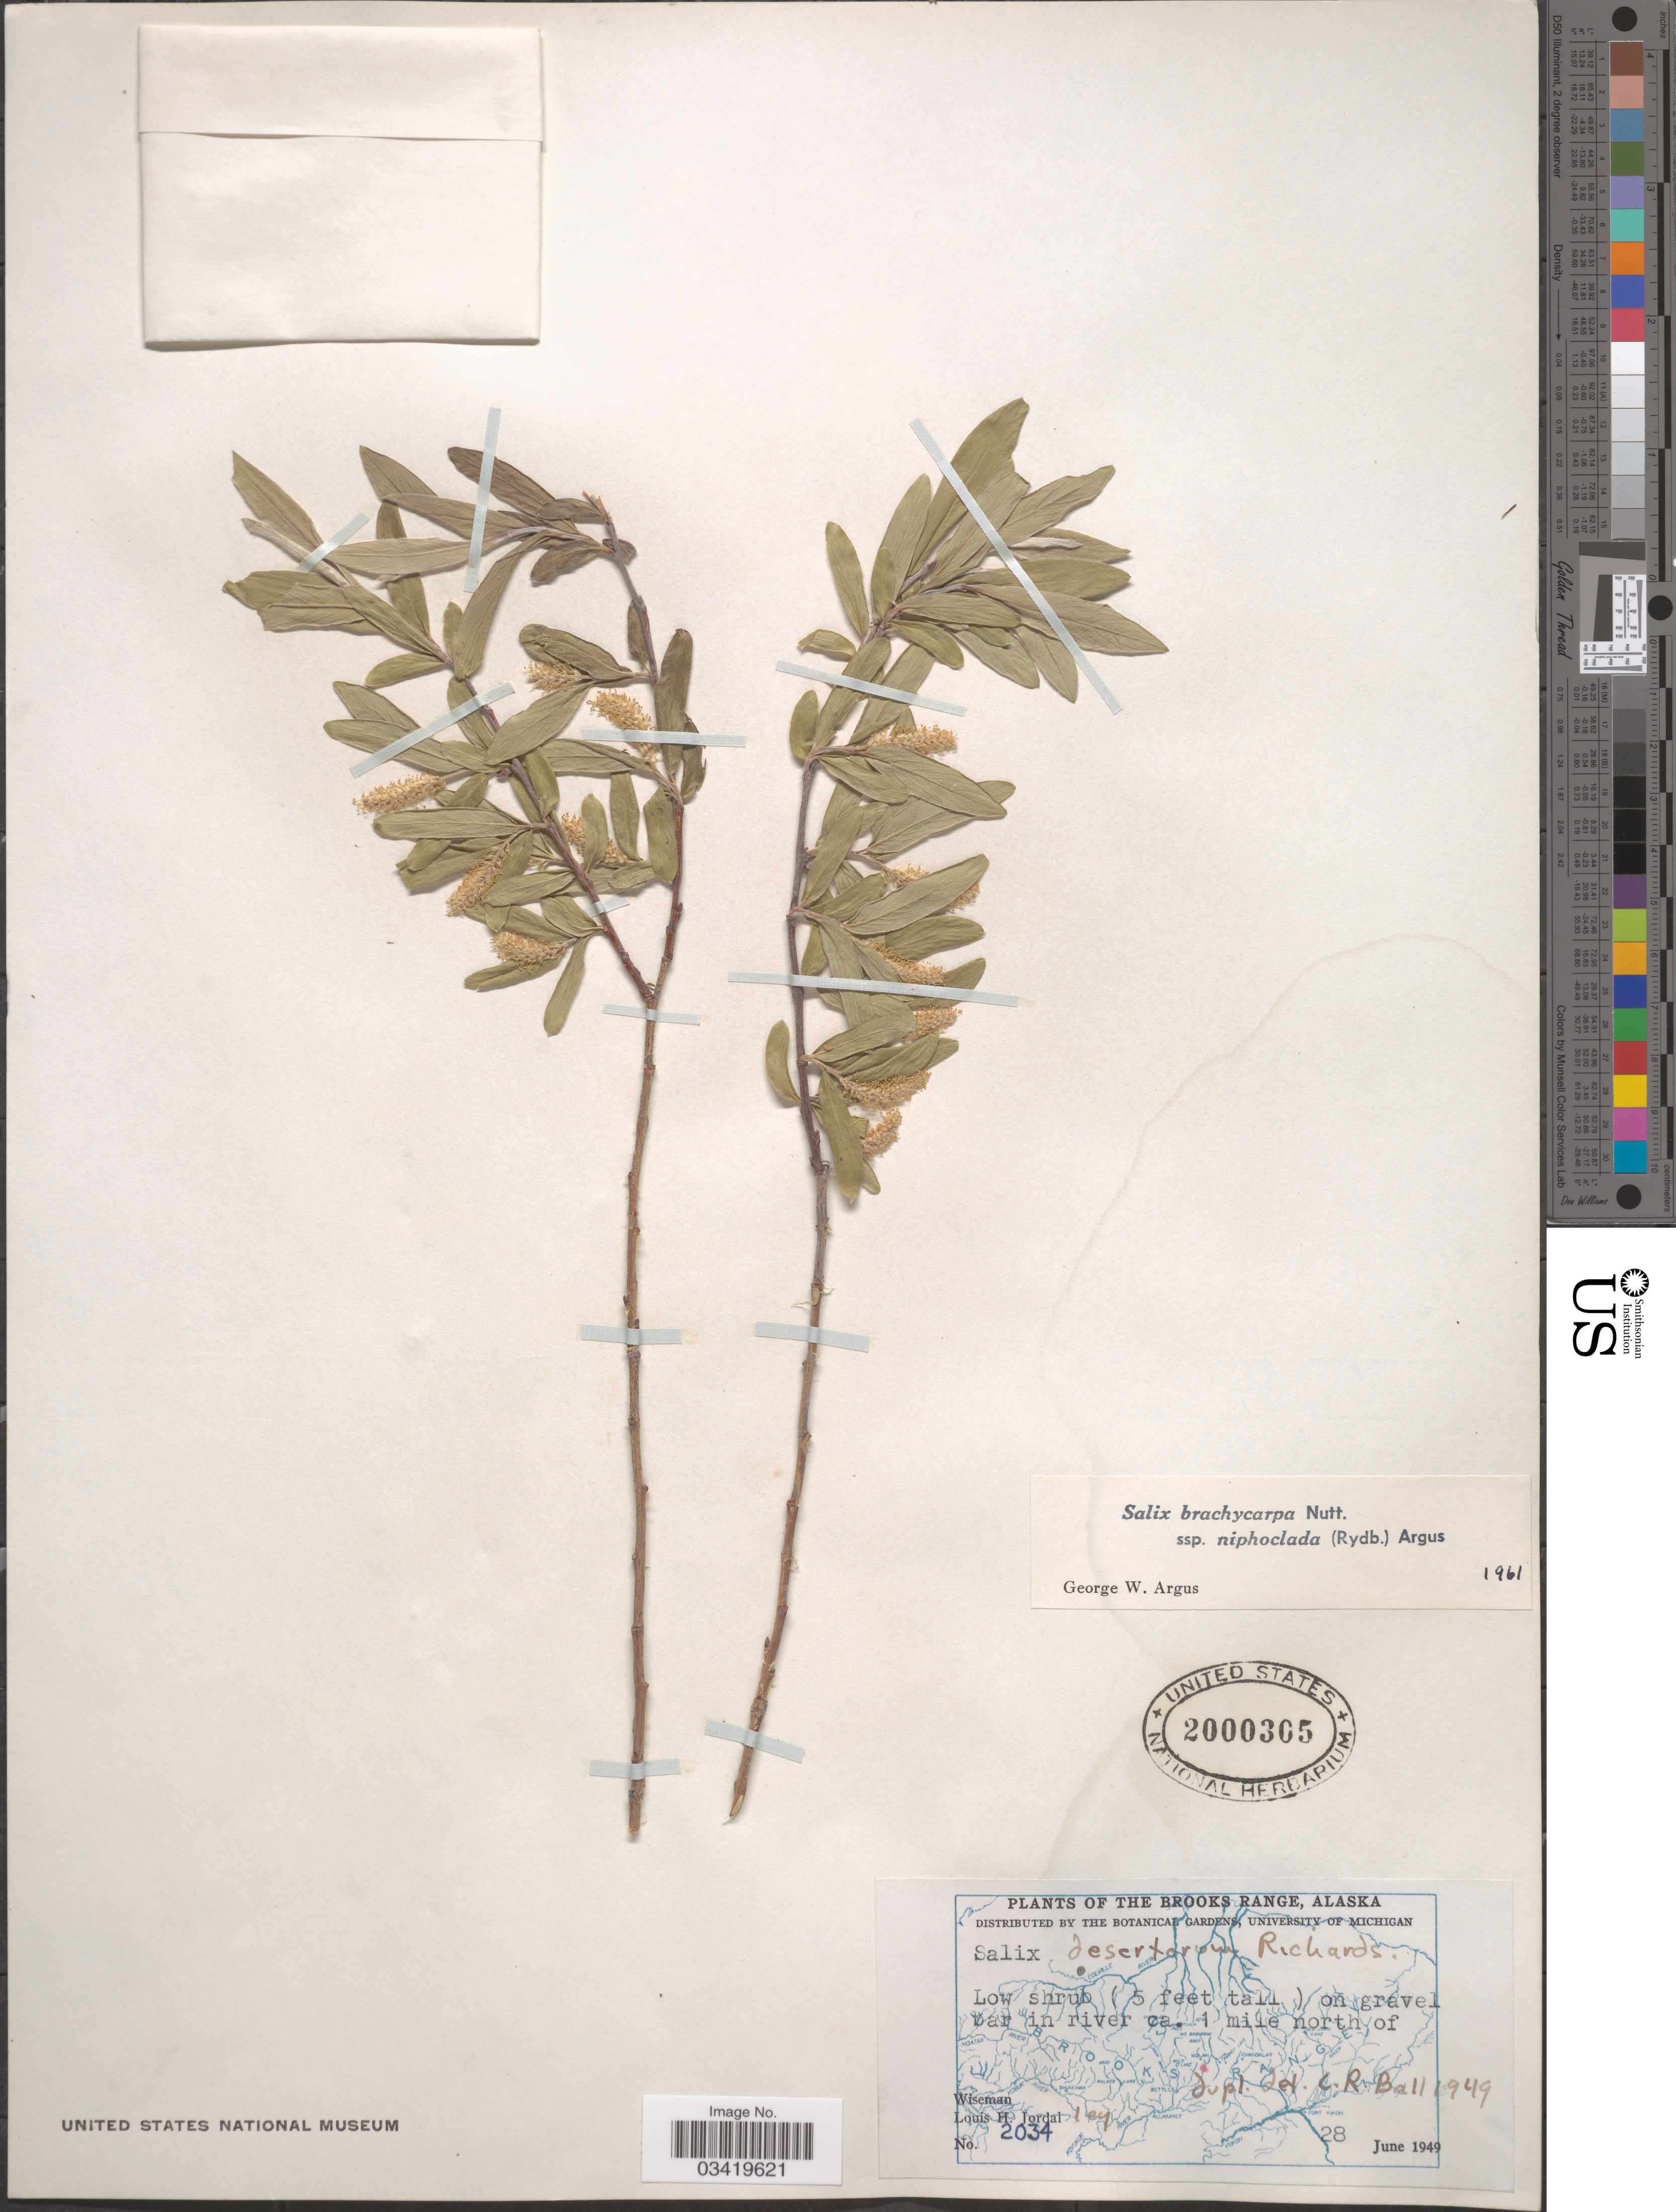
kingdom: Plantae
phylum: Tracheophyta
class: Magnoliopsida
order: Malpighiales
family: Salicaceae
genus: Salix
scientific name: Salix brachycarpa subsp. niphoclada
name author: (Rydb.) Argus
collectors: L. Jordal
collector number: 2034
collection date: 1949-06-28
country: United States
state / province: Alaska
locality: The Brooks Range. Ca. 1 mile north of Wiseman.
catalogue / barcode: US 2000305